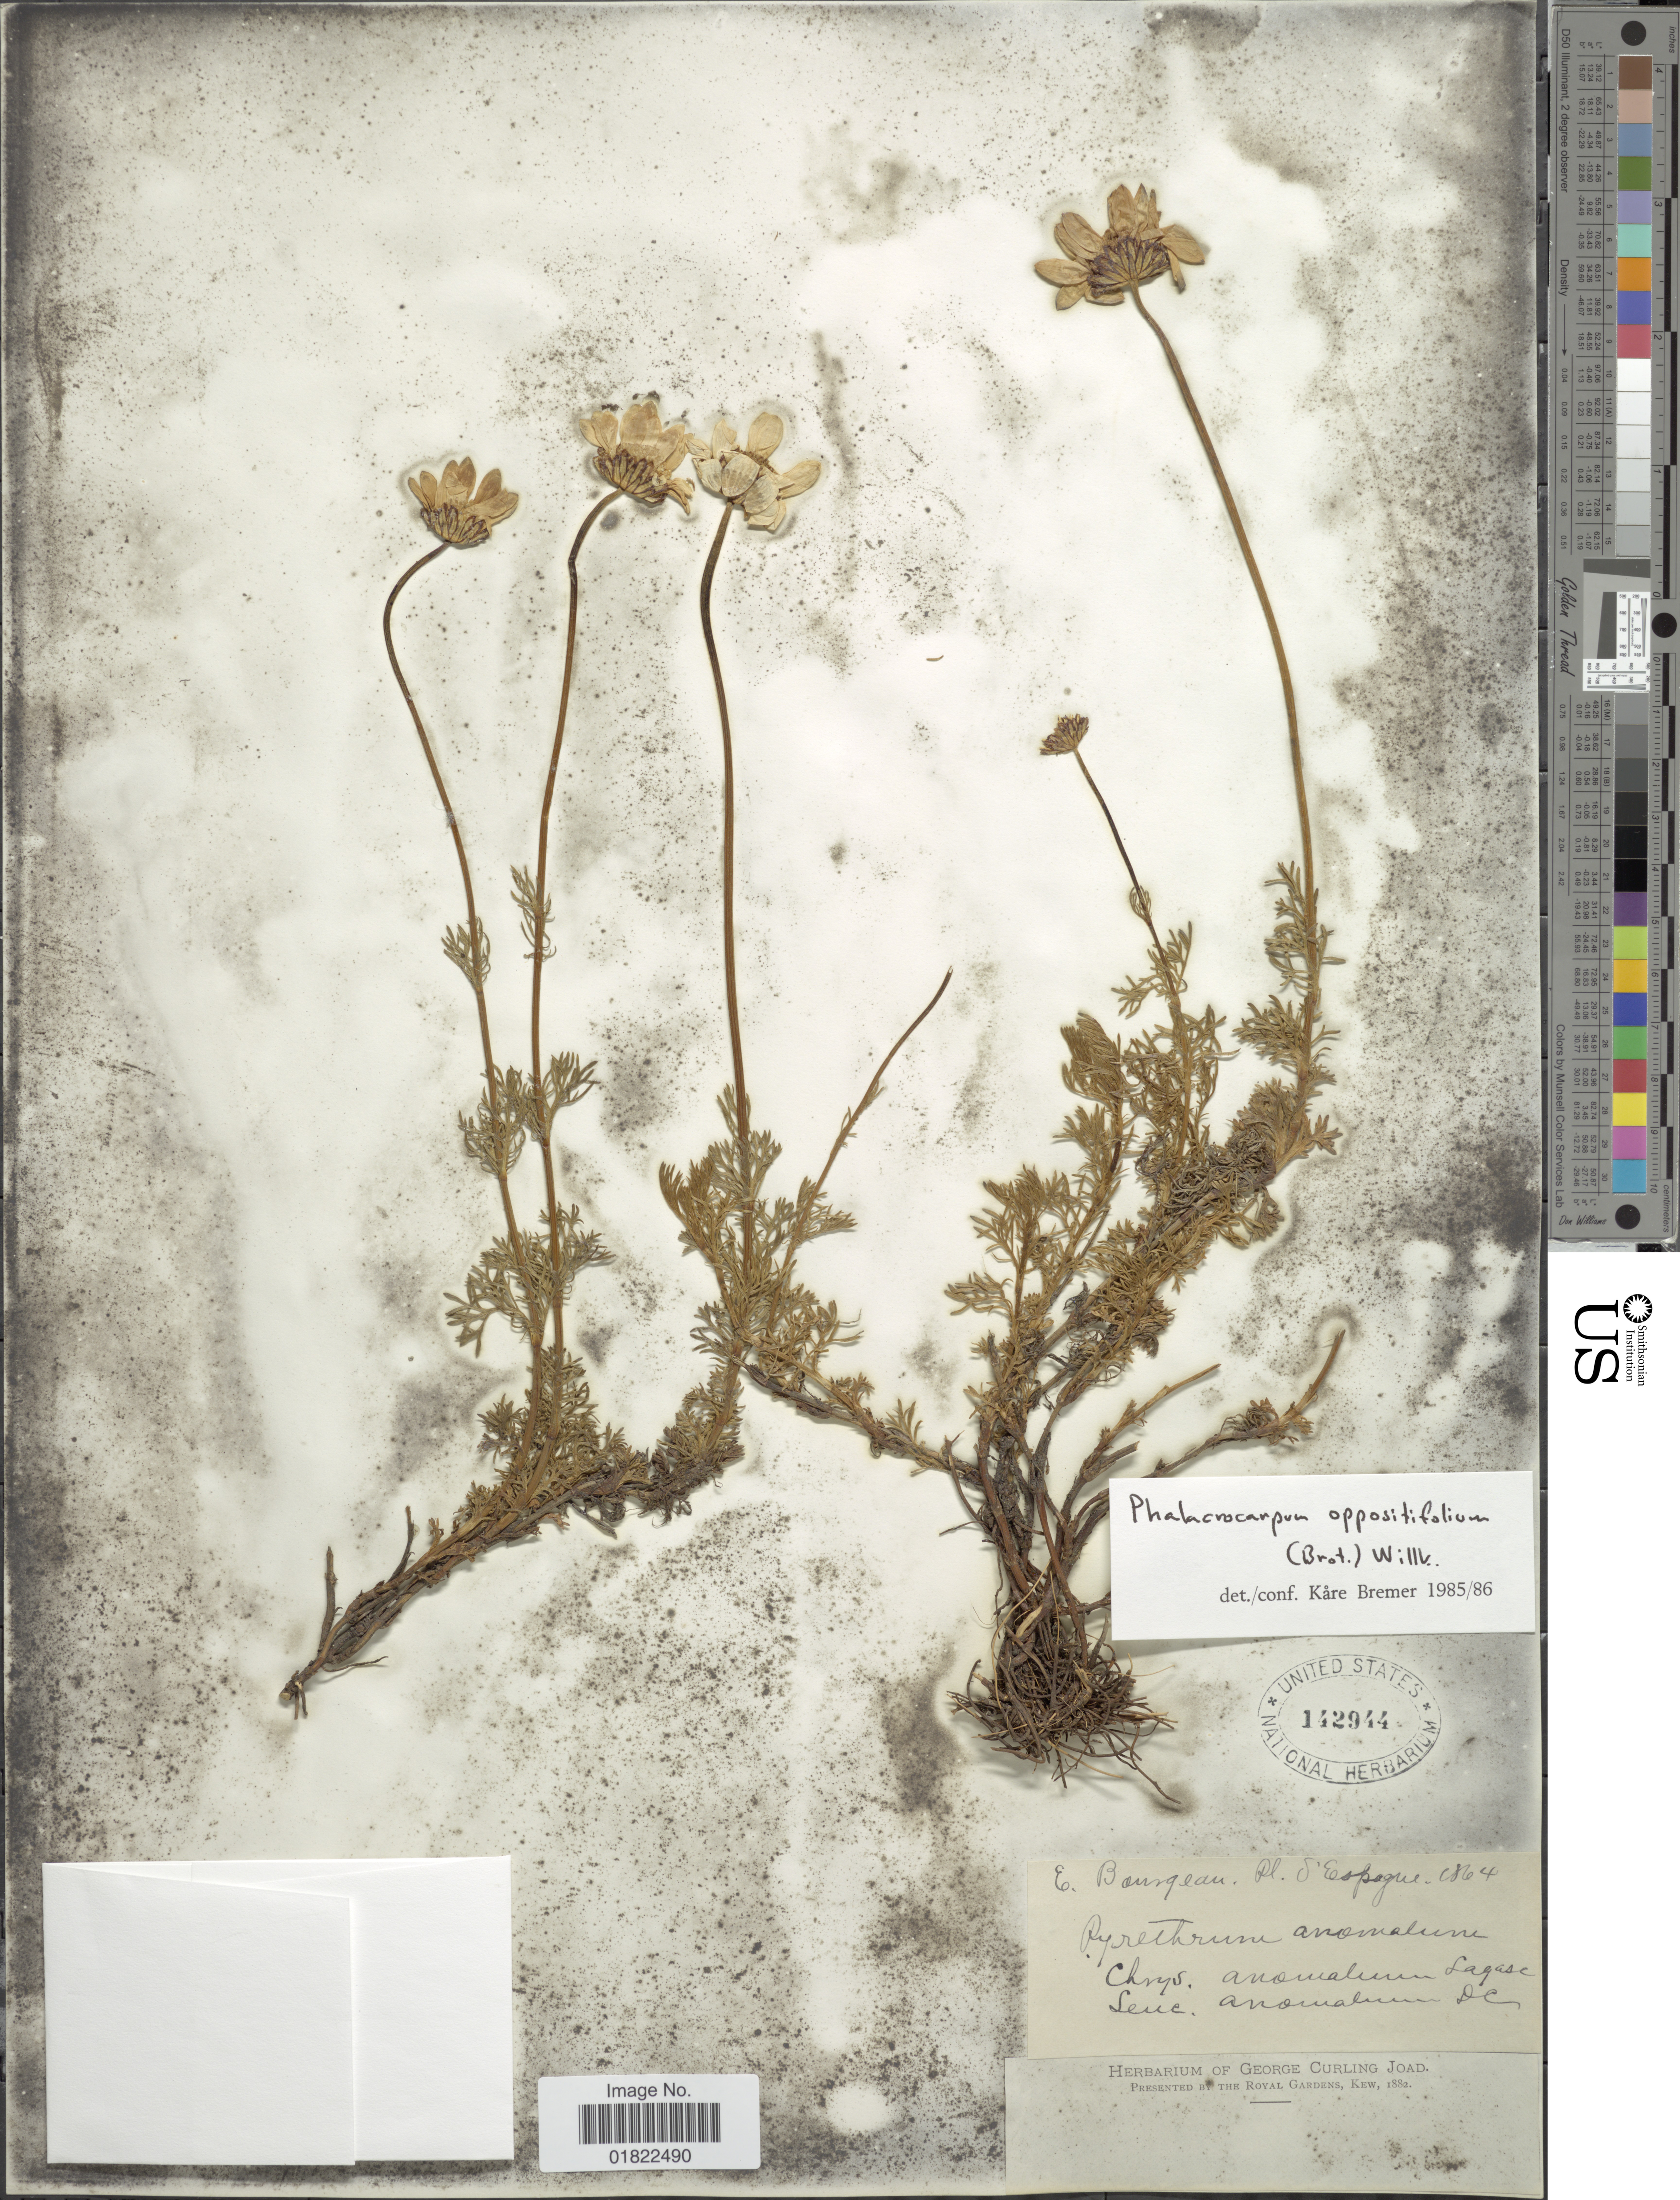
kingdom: Plantae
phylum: Tracheophyta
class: Magnoliopsida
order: Asterales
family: Asteraceae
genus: Phalacrocarpum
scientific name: Phalacrocarpum oppositifolium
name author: (Brot.) Willk.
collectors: E. Bourgeau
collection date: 1864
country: Spain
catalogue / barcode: US 142944